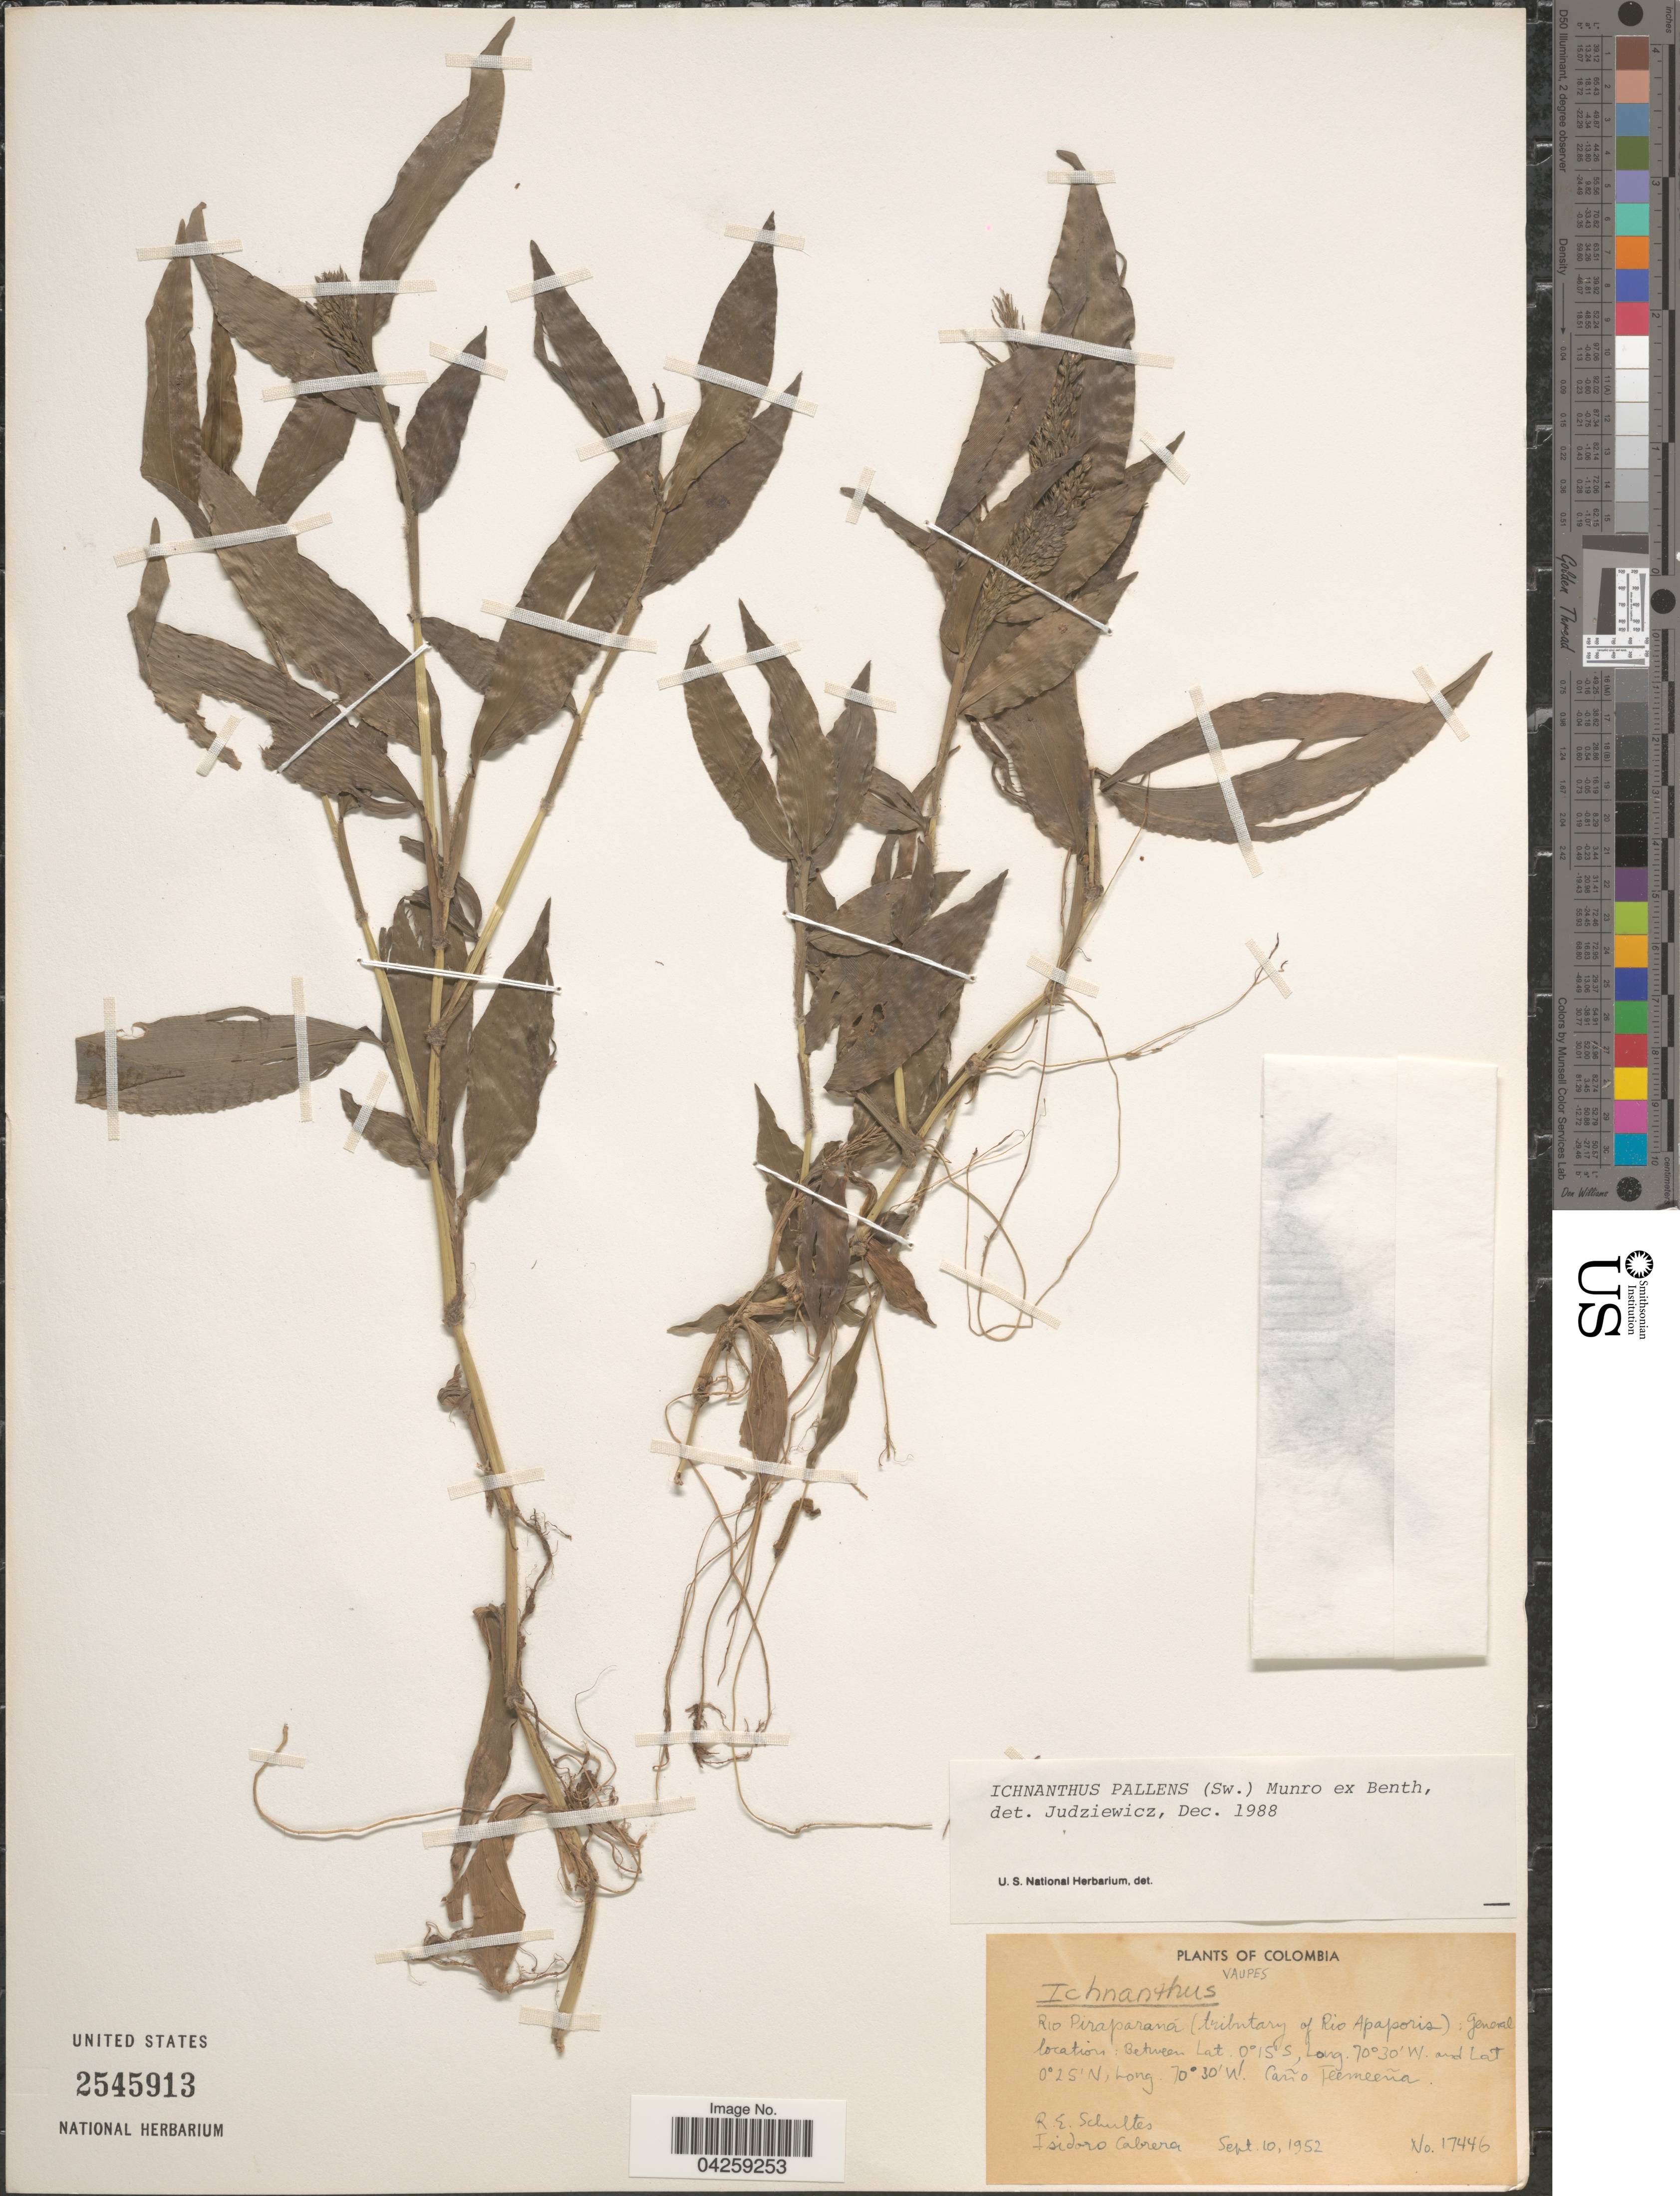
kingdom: Plantae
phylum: Tracheophyta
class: Liliopsida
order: Poales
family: Poaceae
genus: Ichnanthus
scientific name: Ichnanthus pallens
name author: (Sw.) Munro ex Benth.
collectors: R. E. Schultes & I. Cabrera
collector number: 17446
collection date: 1952-09-10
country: Colombia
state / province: Vaupés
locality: Rio Piraparana (tributary of Rio Apaporis). Caño Teemeeña.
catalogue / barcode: US 2545913